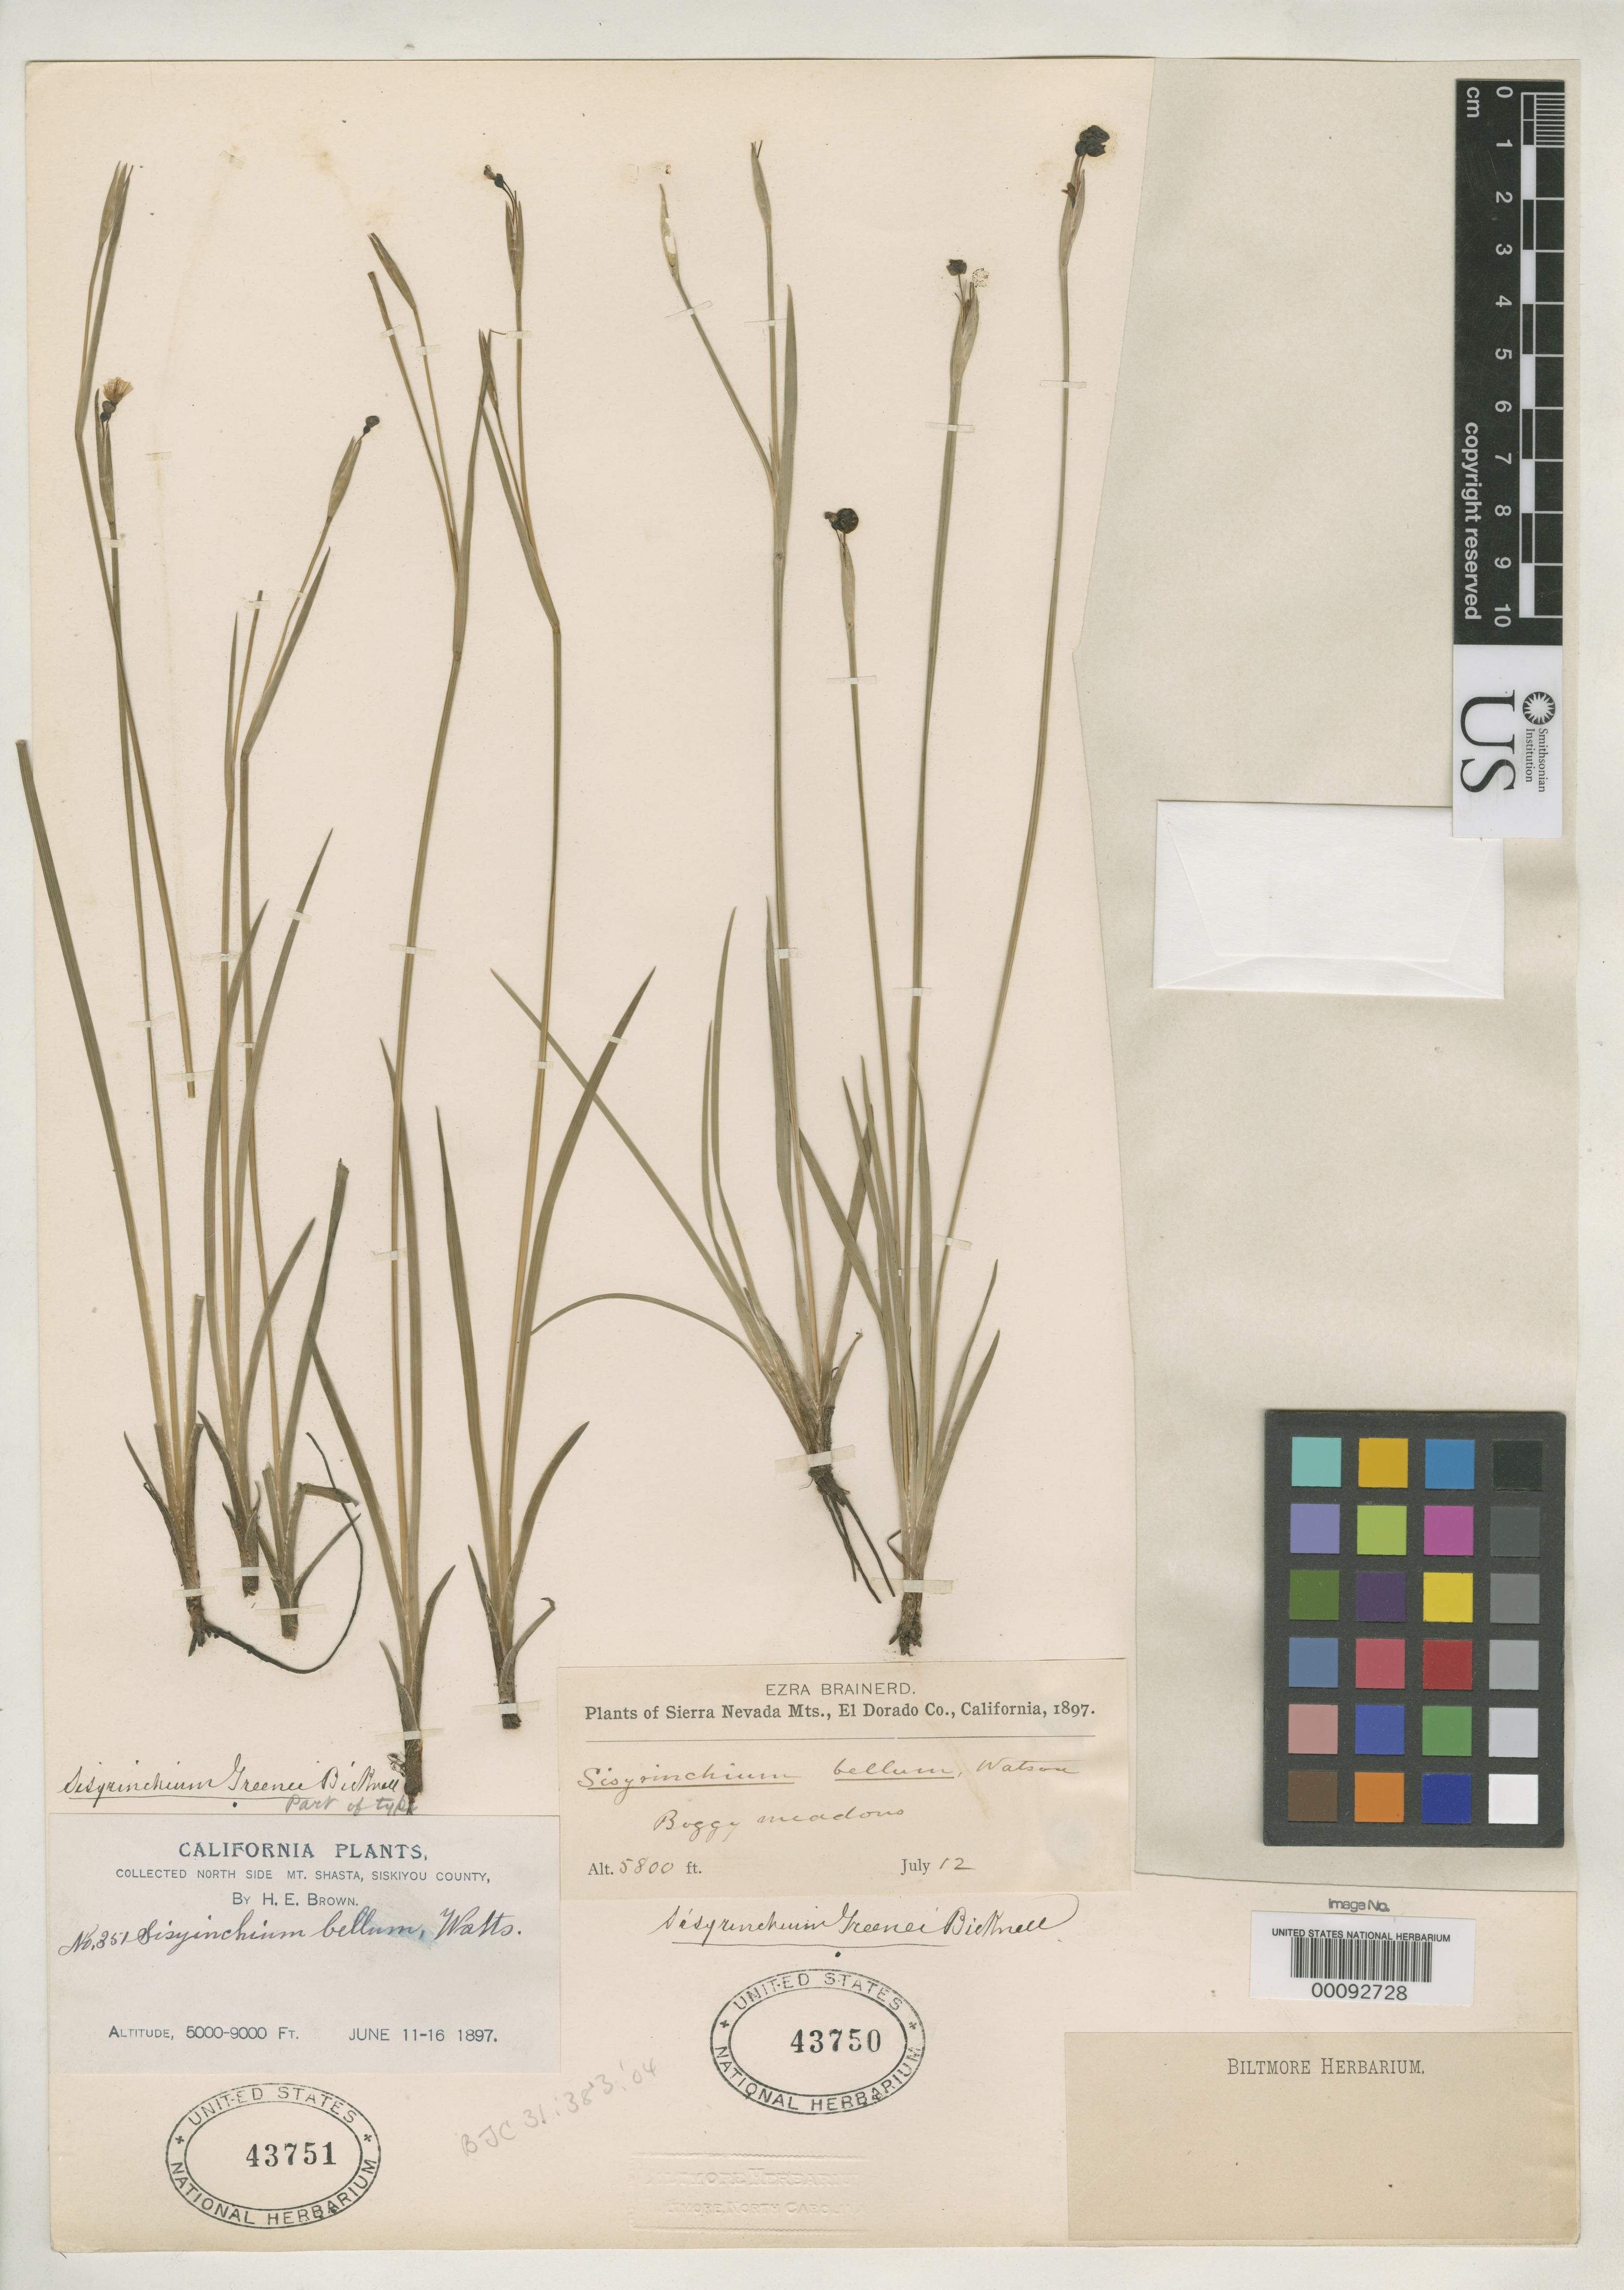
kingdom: Plantae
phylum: Tracheophyta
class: Liliopsida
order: Asparagales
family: Iridaceae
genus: Sisyrinchium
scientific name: Sisyrinchium greenei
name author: E.P. Bicknell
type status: Isotype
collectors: H. E. Brown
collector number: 351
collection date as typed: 11 Jun 1897 to 16 Jun 1897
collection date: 1897-06-11/1897-06-16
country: United States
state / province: California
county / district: Siskiyou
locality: Mt. Shasta.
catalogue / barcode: US 43750